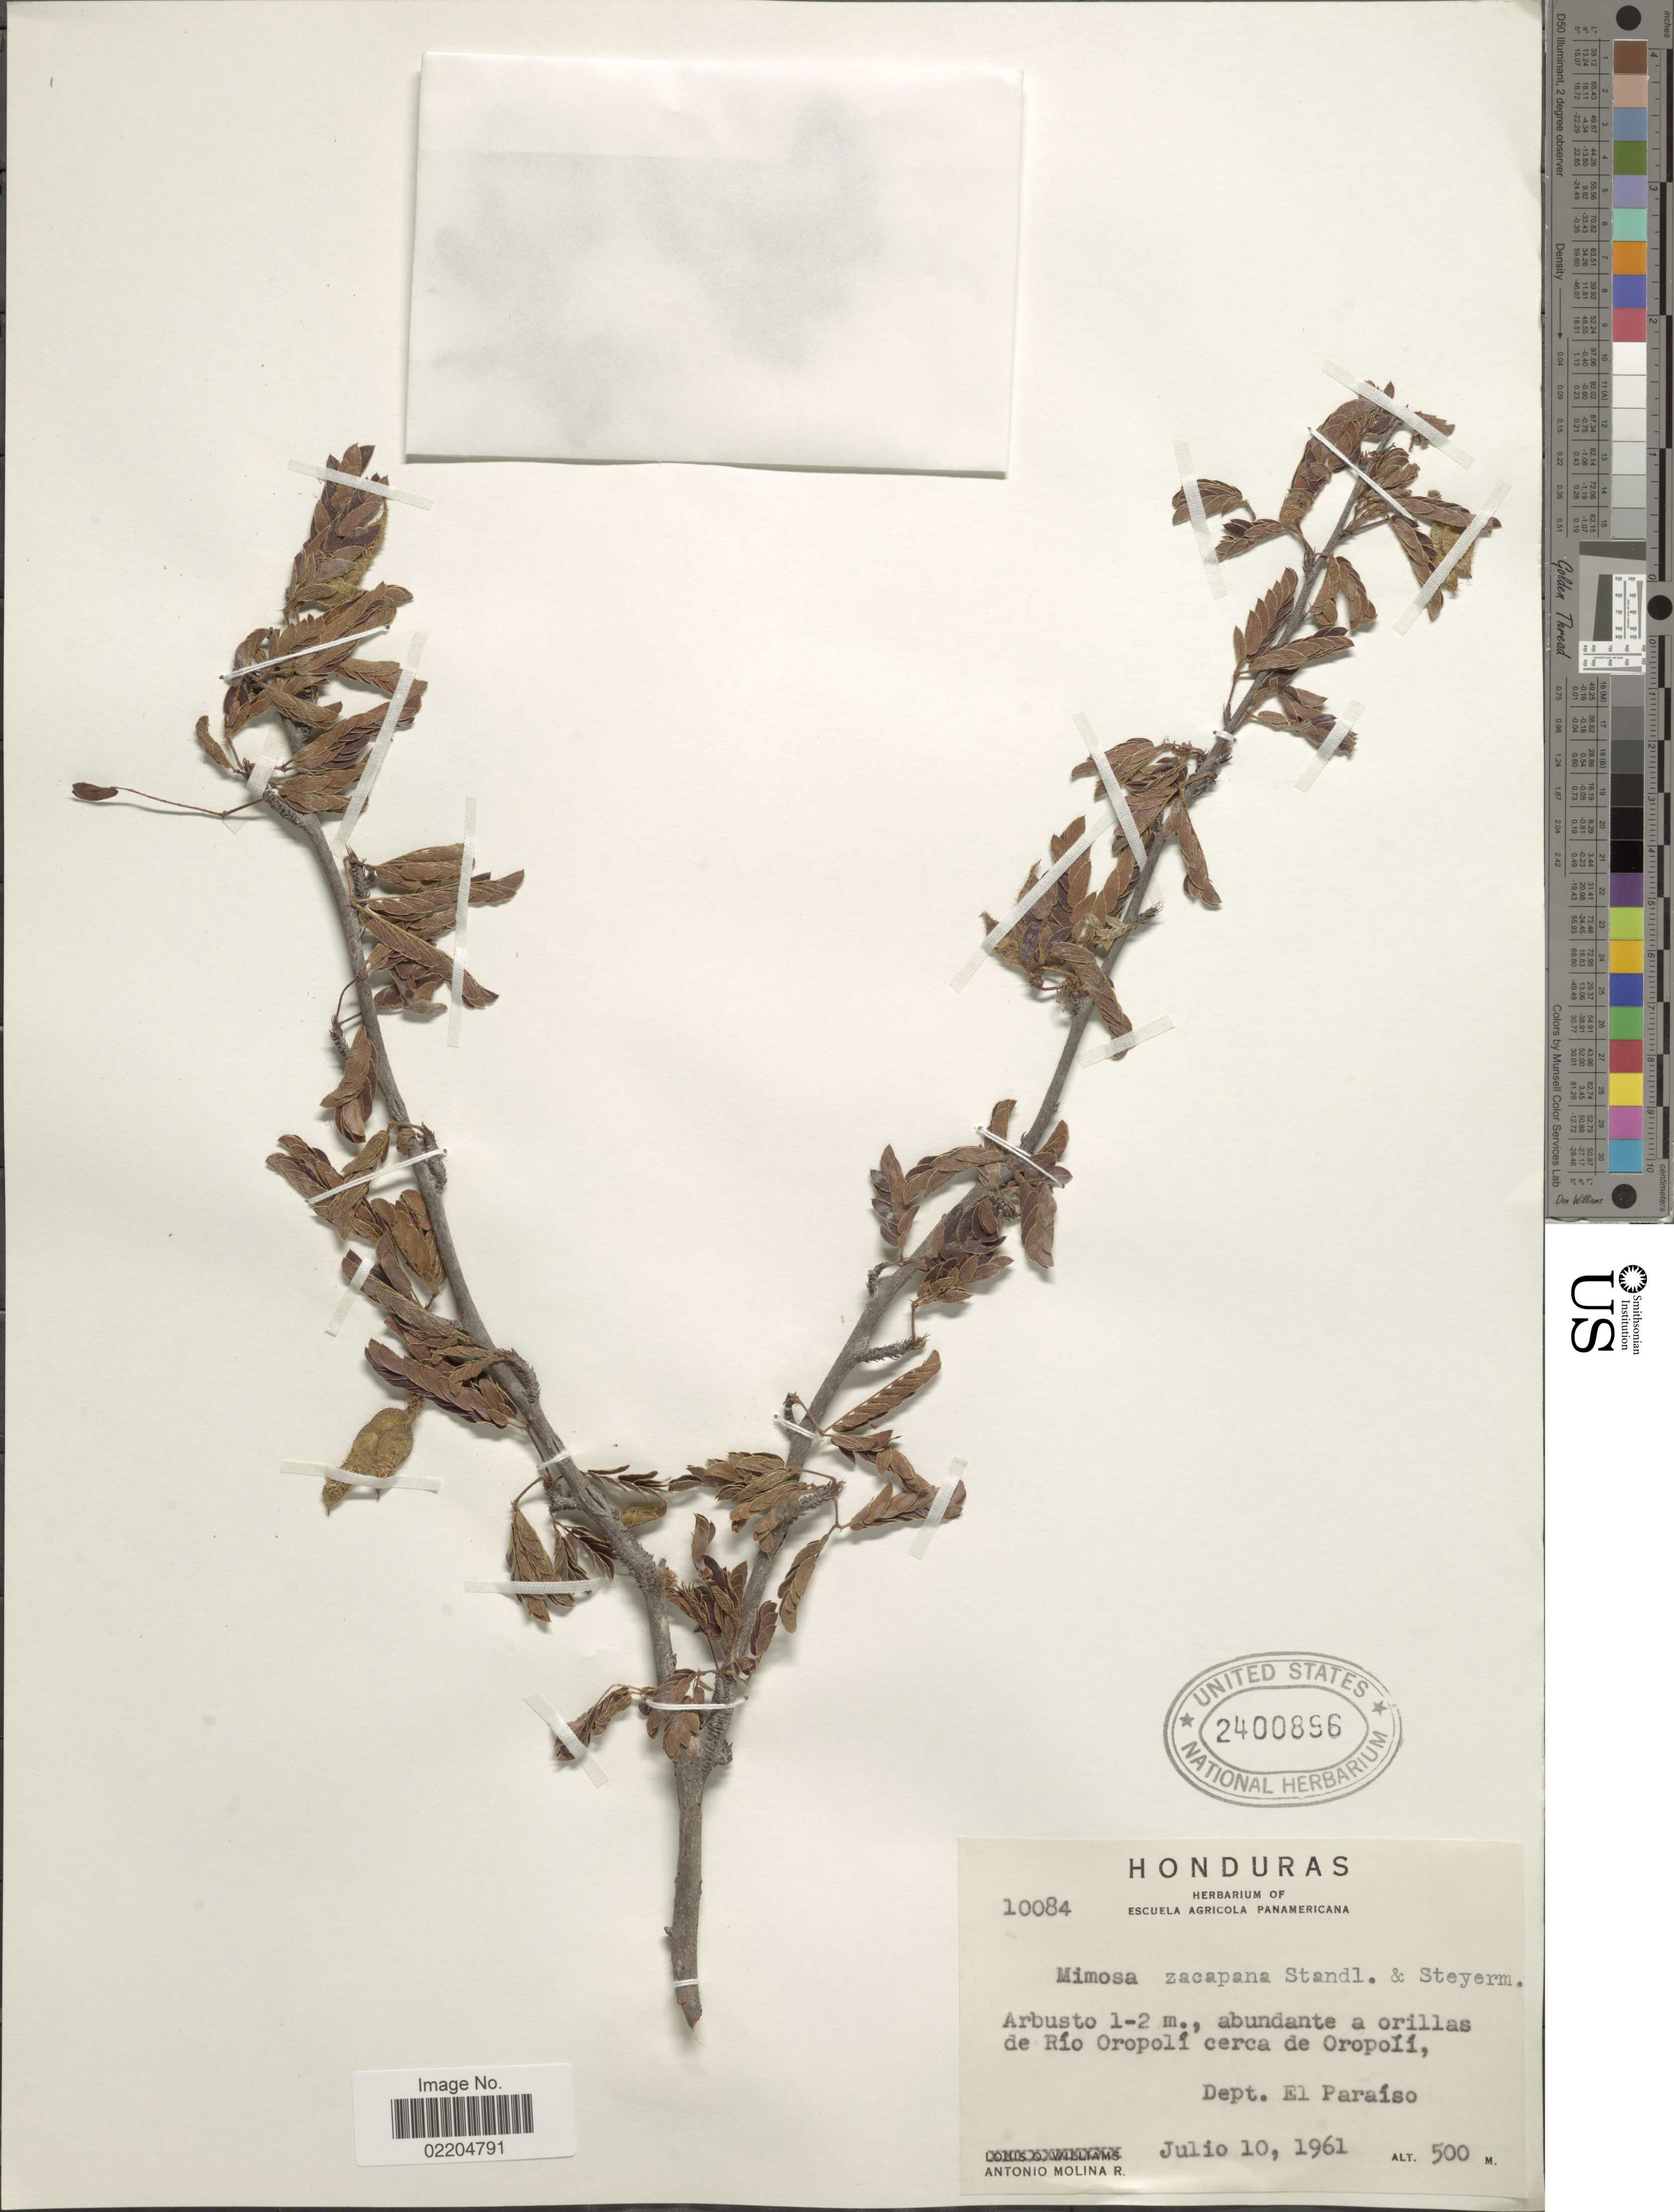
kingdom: Plantae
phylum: Tracheophyta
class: Magnoliopsida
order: Fabales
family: Fabaceae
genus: Mimosa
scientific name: Mimosa zacapana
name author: Standl. & Steyerm.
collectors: A. Molina R.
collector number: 10084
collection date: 1961-07-10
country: Honduras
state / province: El Paraíso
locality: Abundante a orillas de Rio Oropoli cerca de Oropoli, Dept. El Paraiso.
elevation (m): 500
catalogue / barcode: US 2400896